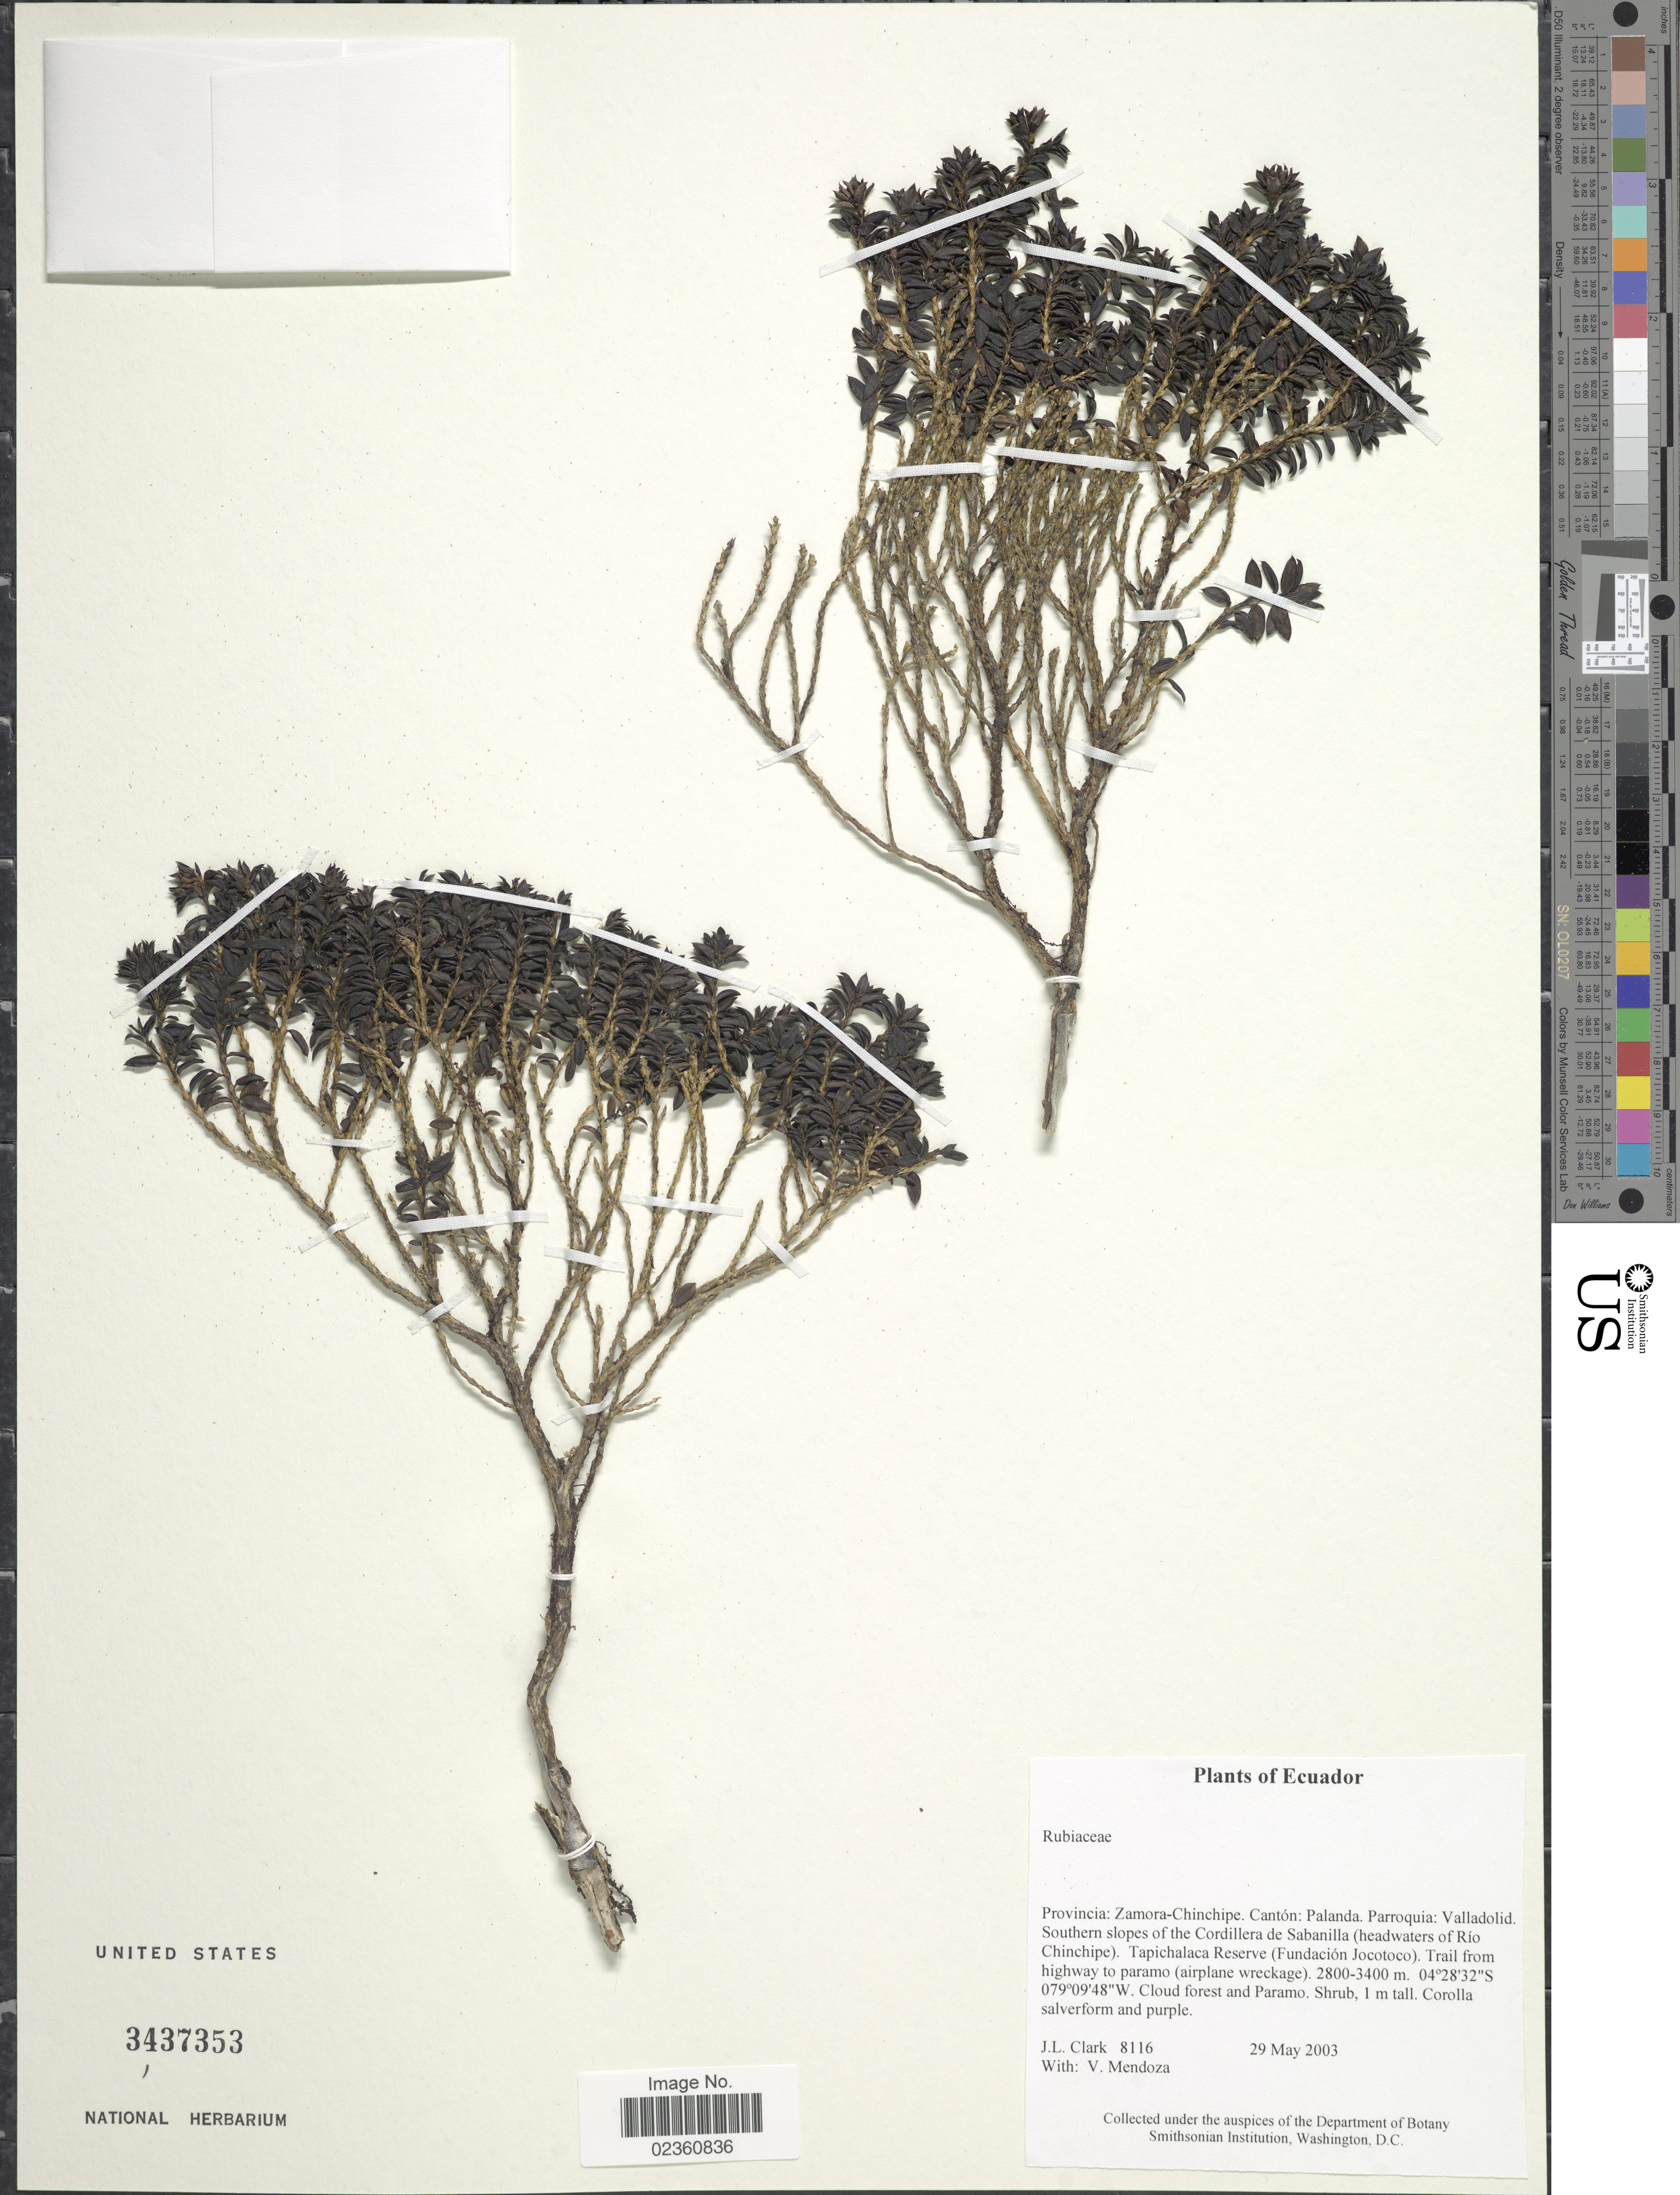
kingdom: Plantae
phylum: Tracheophyta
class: Magnoliopsida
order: Gentianales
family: Rubiaceae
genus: Arcytophyllum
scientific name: Arcytophyllum sp.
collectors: J. L. Clark & V. Mendoza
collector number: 8116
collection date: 2003-05-29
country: Ecuador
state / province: Zamora-Chinchipe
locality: Cantón: Palanda. Parroquia: Valladolid, Southern slopes of the Cordillera de Sabanilla (headwaters of Río Chinchipe). Tapichalaca Reserve (Fundación Jocotoco). Trail from highway to paramo (airplane wreckage). Cloud forest and Paramo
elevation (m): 2800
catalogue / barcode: US 3437353